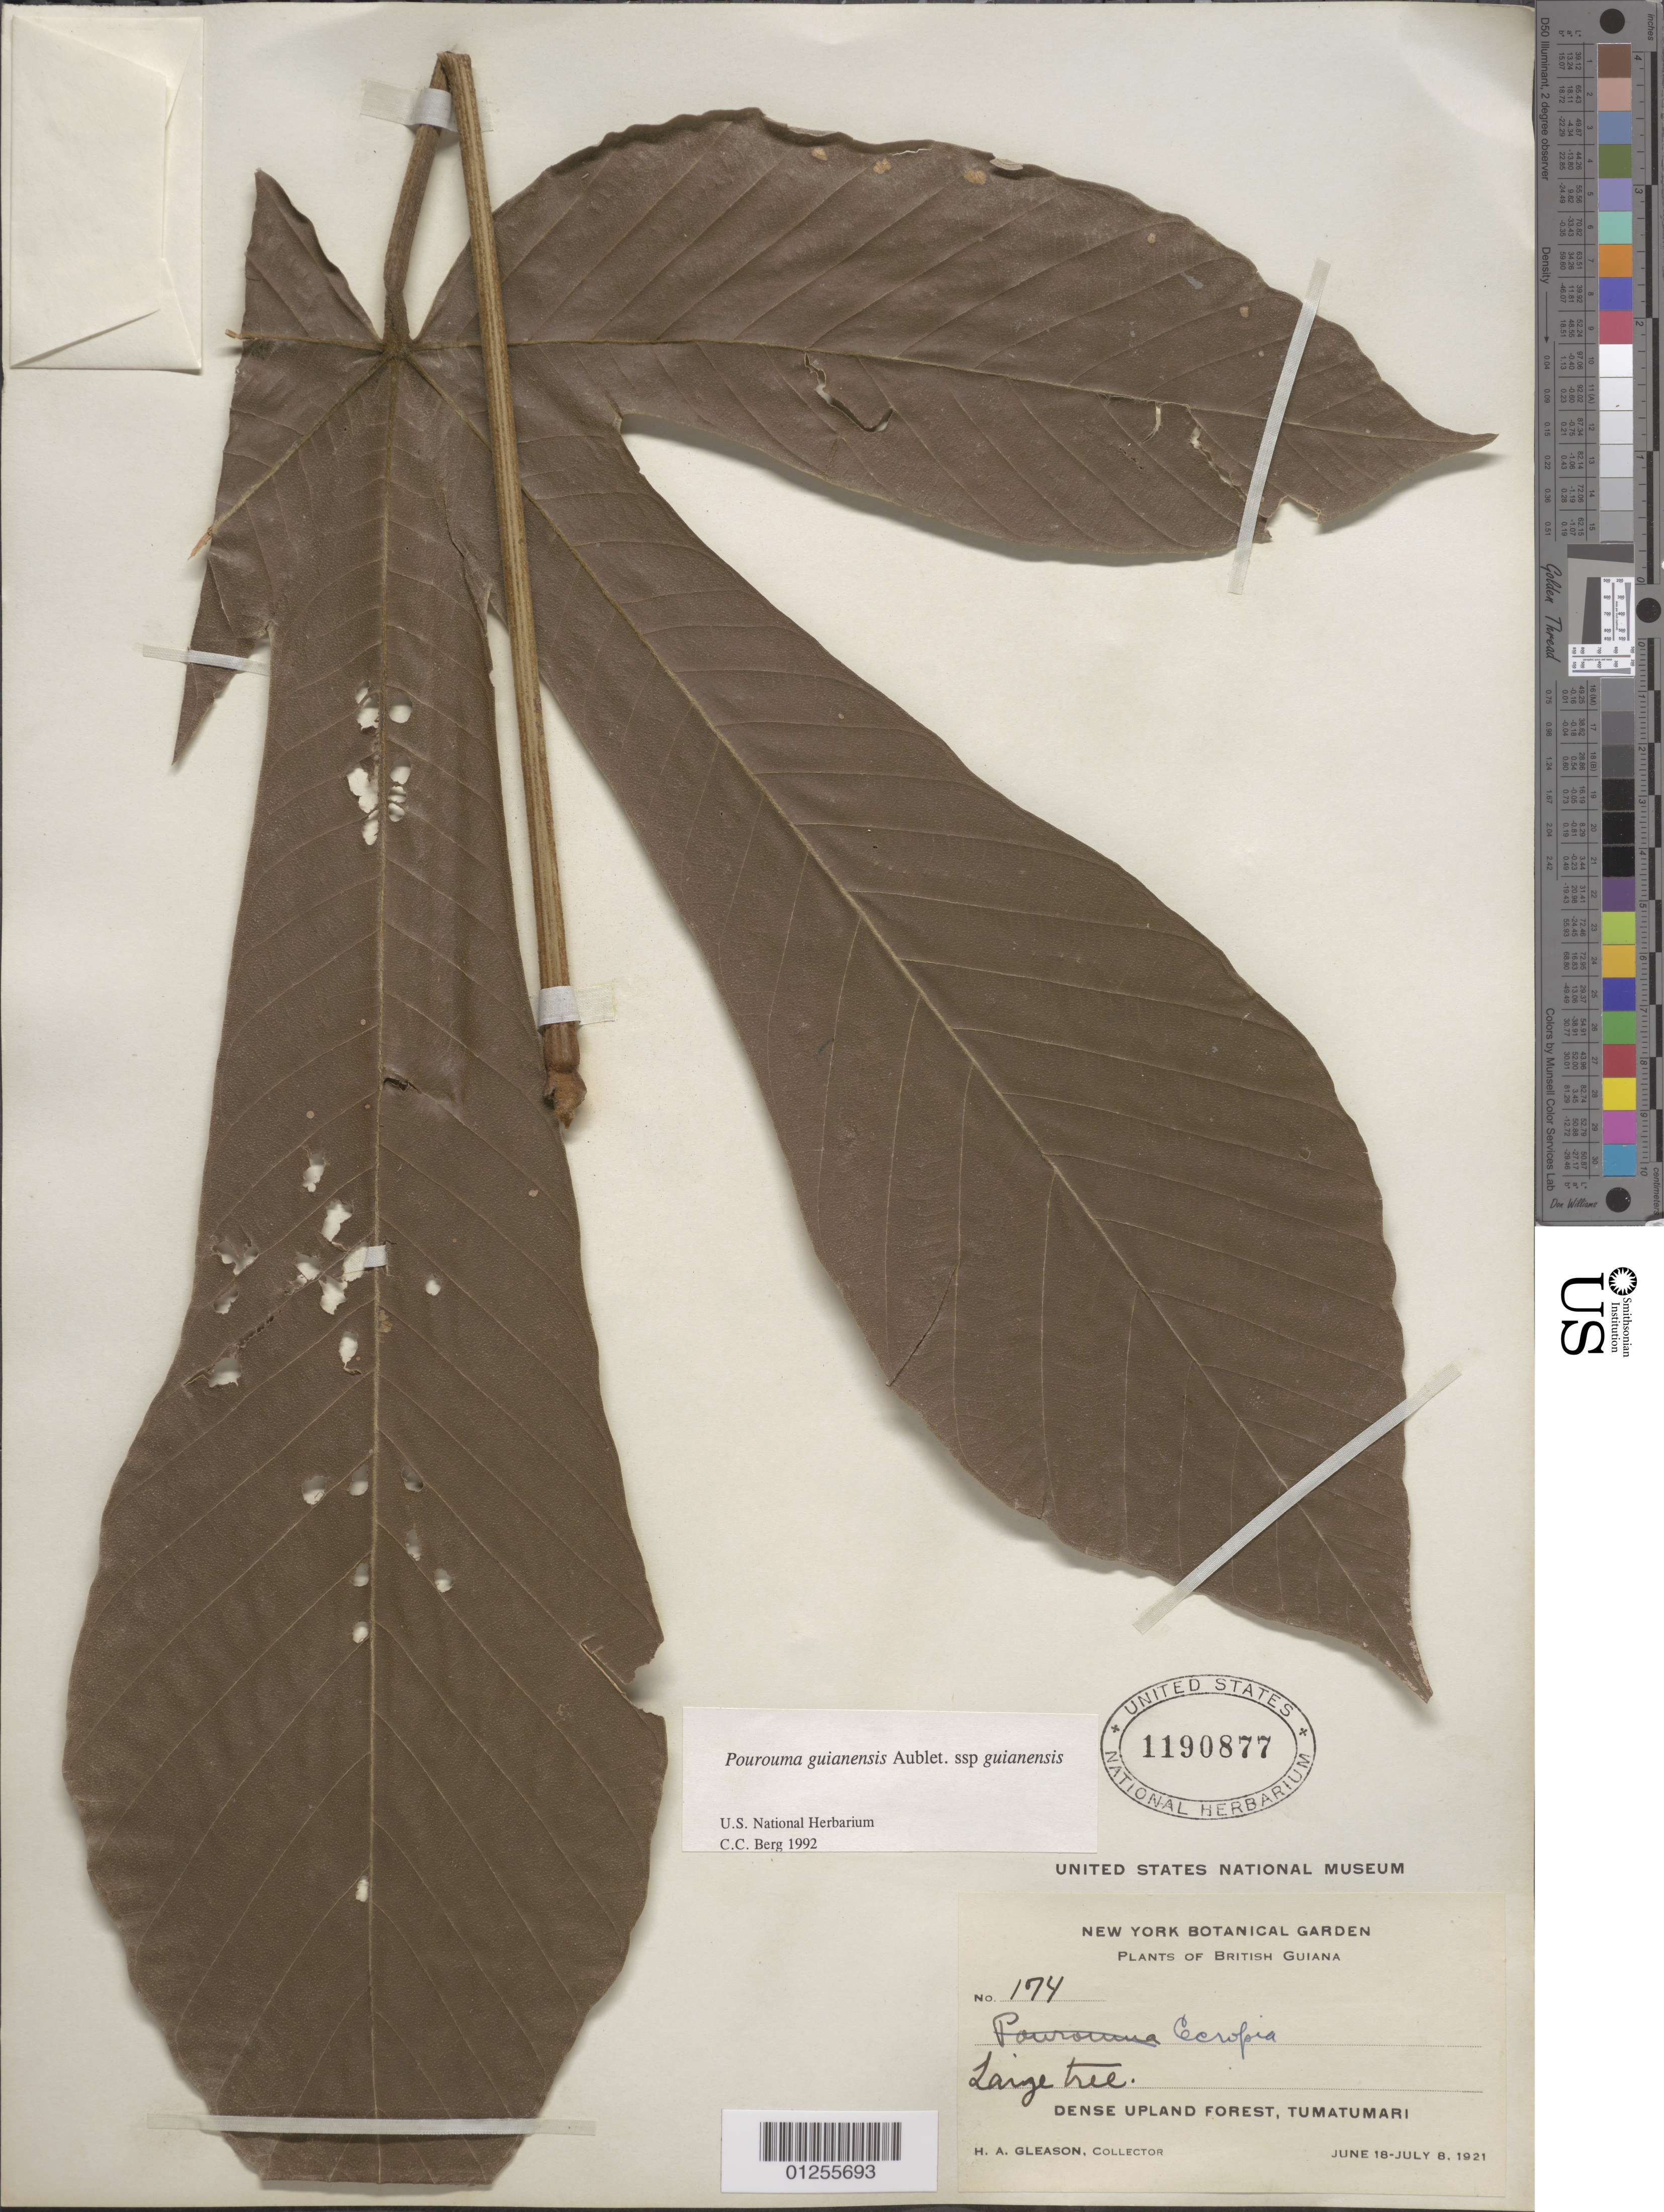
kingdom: Plantae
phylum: Tracheophyta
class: Magnoliopsida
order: Rosales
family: Urticaceae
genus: Pourouma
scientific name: Pourouma guianensis subsp. guianensis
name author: Aubl.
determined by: Berg, C. C.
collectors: H. A. Gleason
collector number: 174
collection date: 1921-06-18/1921-07-08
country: Guyana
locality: Tumatumari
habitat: Dense upland forest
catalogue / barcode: US 1190877